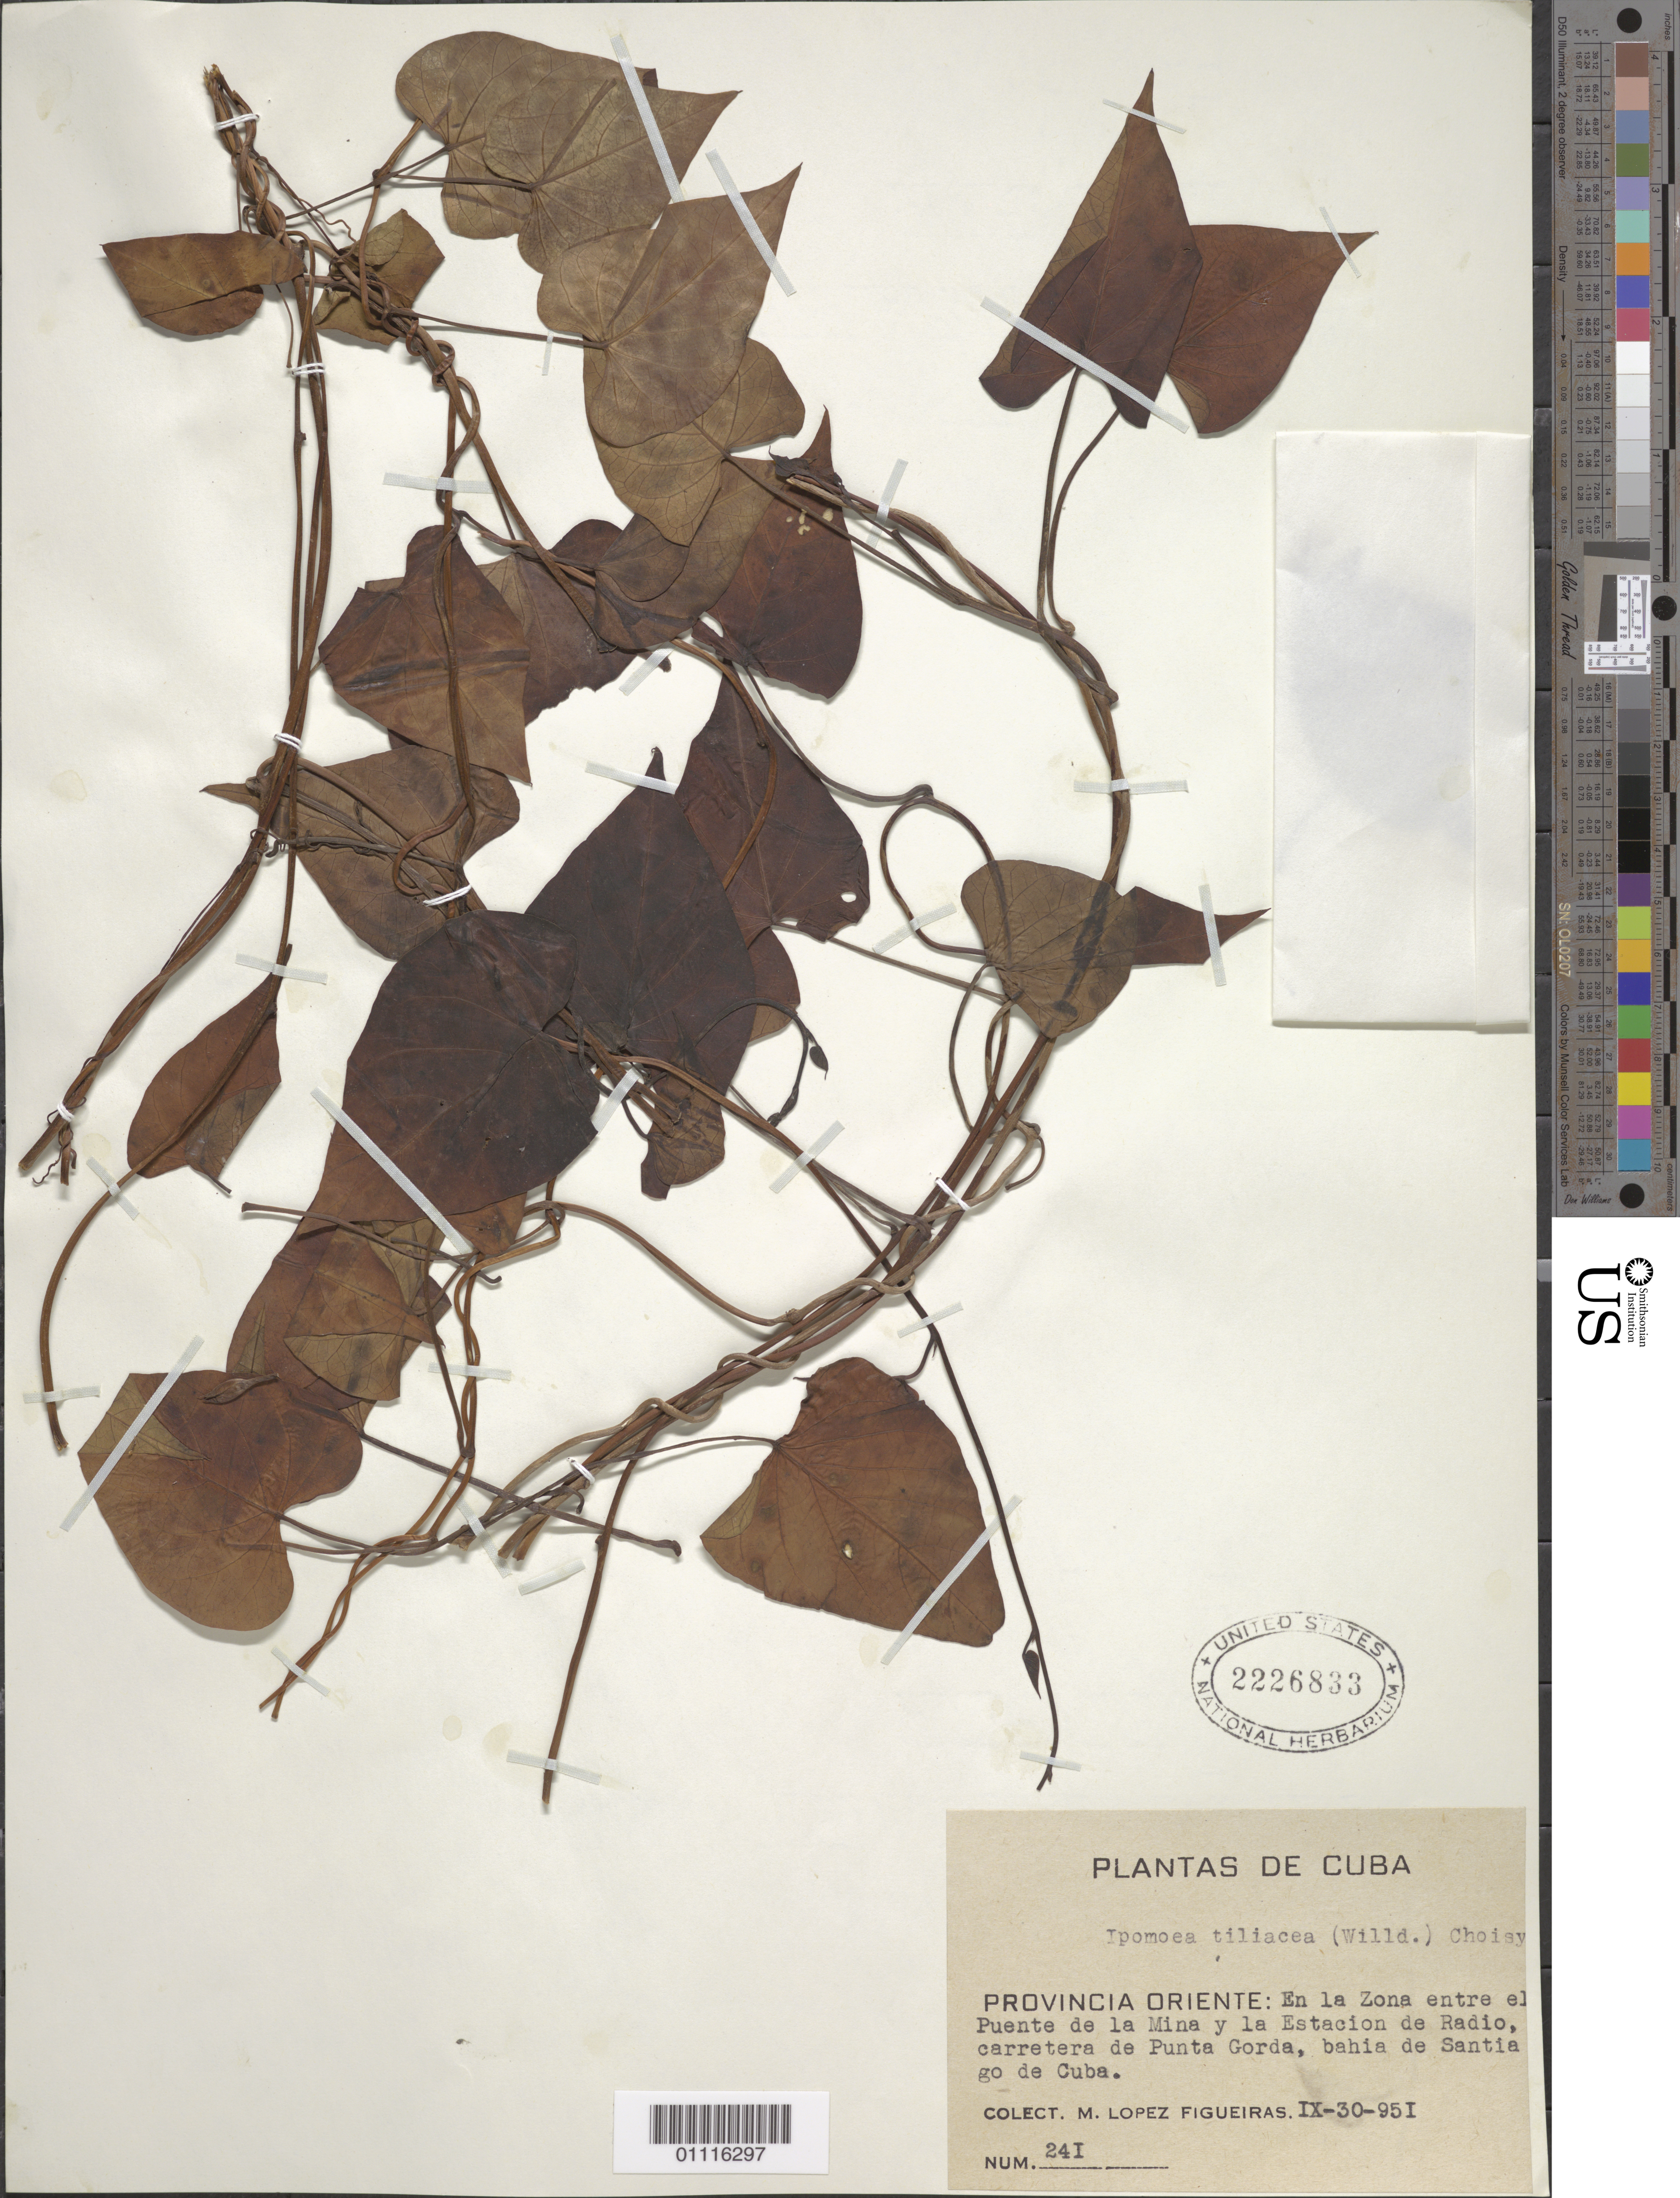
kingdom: Plantae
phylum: Tracheophyta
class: Magnoliopsida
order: Solanales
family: Convolvulaceae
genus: Ipomoea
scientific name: Ipomoea tiliacea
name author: (Willd.) Choisy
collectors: M. López Figueiras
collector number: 241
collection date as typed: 30 Nov 1951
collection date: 1951-11-30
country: Cuba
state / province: Santiago de Cuba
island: Cuba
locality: En la Zona entre el Puente de la Mina y la Estacion de Radio, carretera de Punta Gorda, bahia de Santiago de Cuba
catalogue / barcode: US 2226833